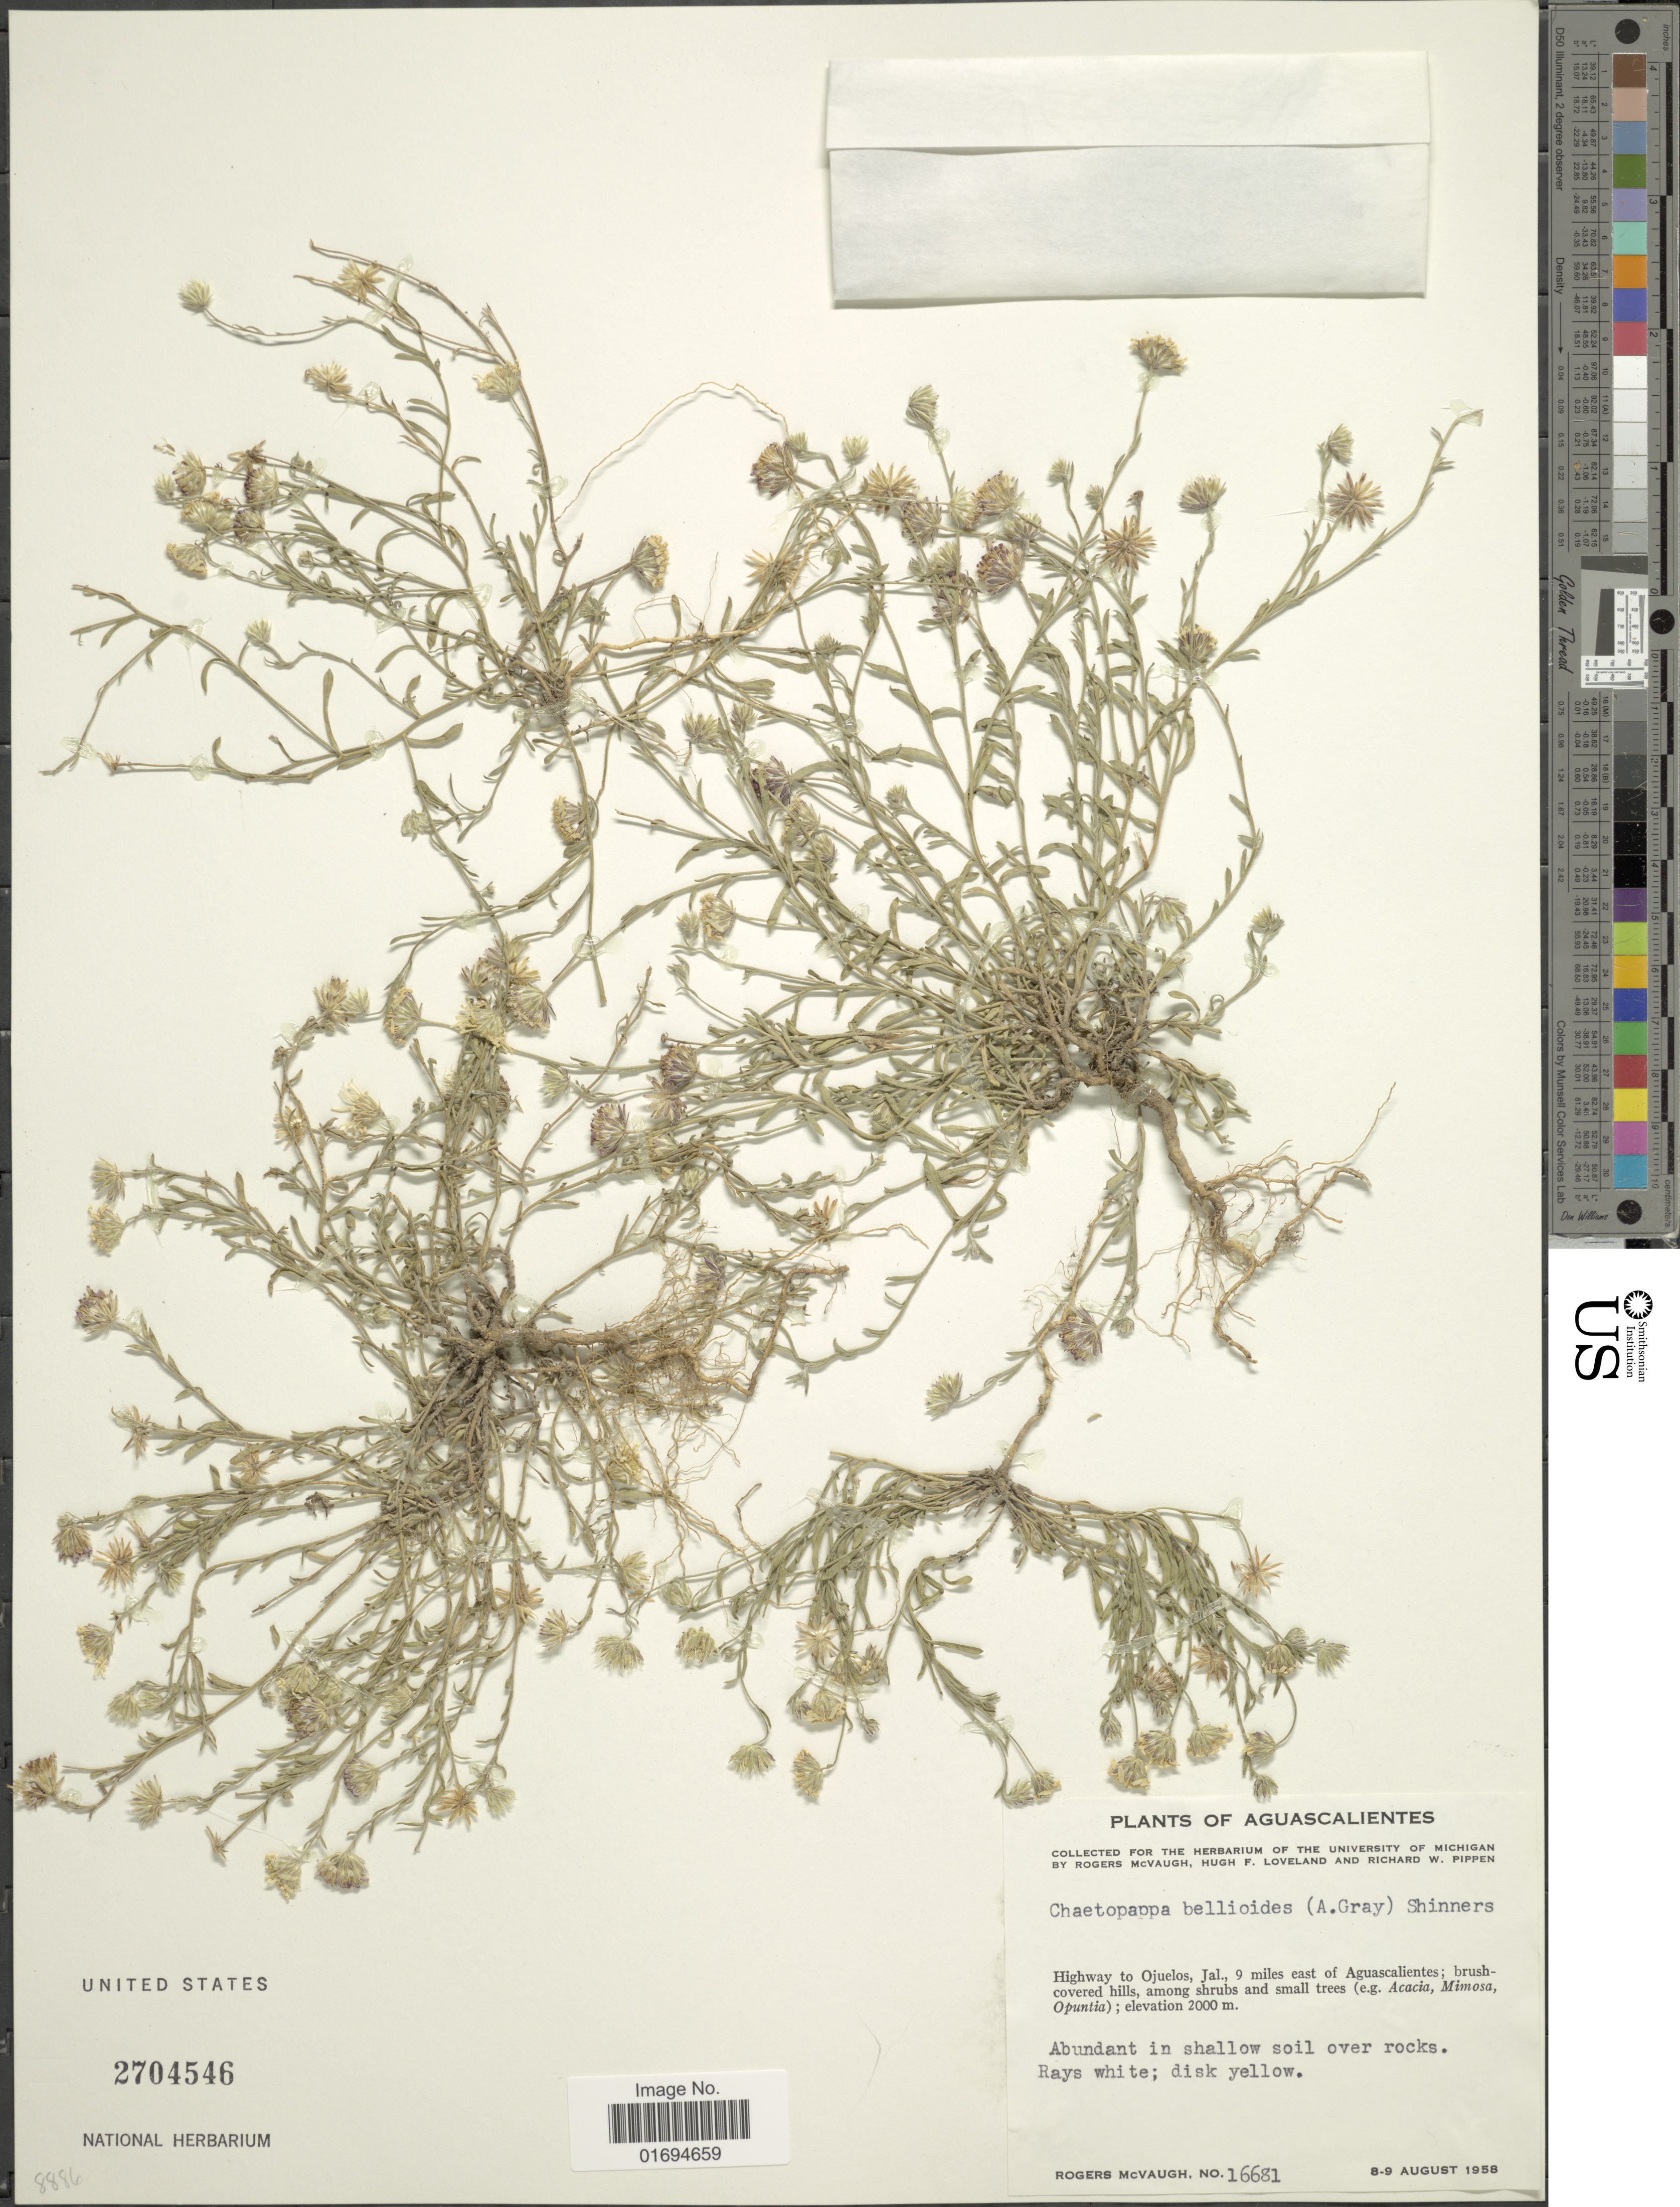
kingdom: Plantae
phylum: Tracheophyta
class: Magnoliopsida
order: Asterales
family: Asteraceae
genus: Chaetopappa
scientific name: Chaetopappa bellioides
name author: (A. Gray) Shinners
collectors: R. McVaugh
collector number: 16681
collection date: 1958-08-08/1958-08-09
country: Mexico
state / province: Aguascalientes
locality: Highway to Ojuelos, Jal., 9 miles east of Aguascalientes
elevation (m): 2000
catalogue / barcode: US 2704546